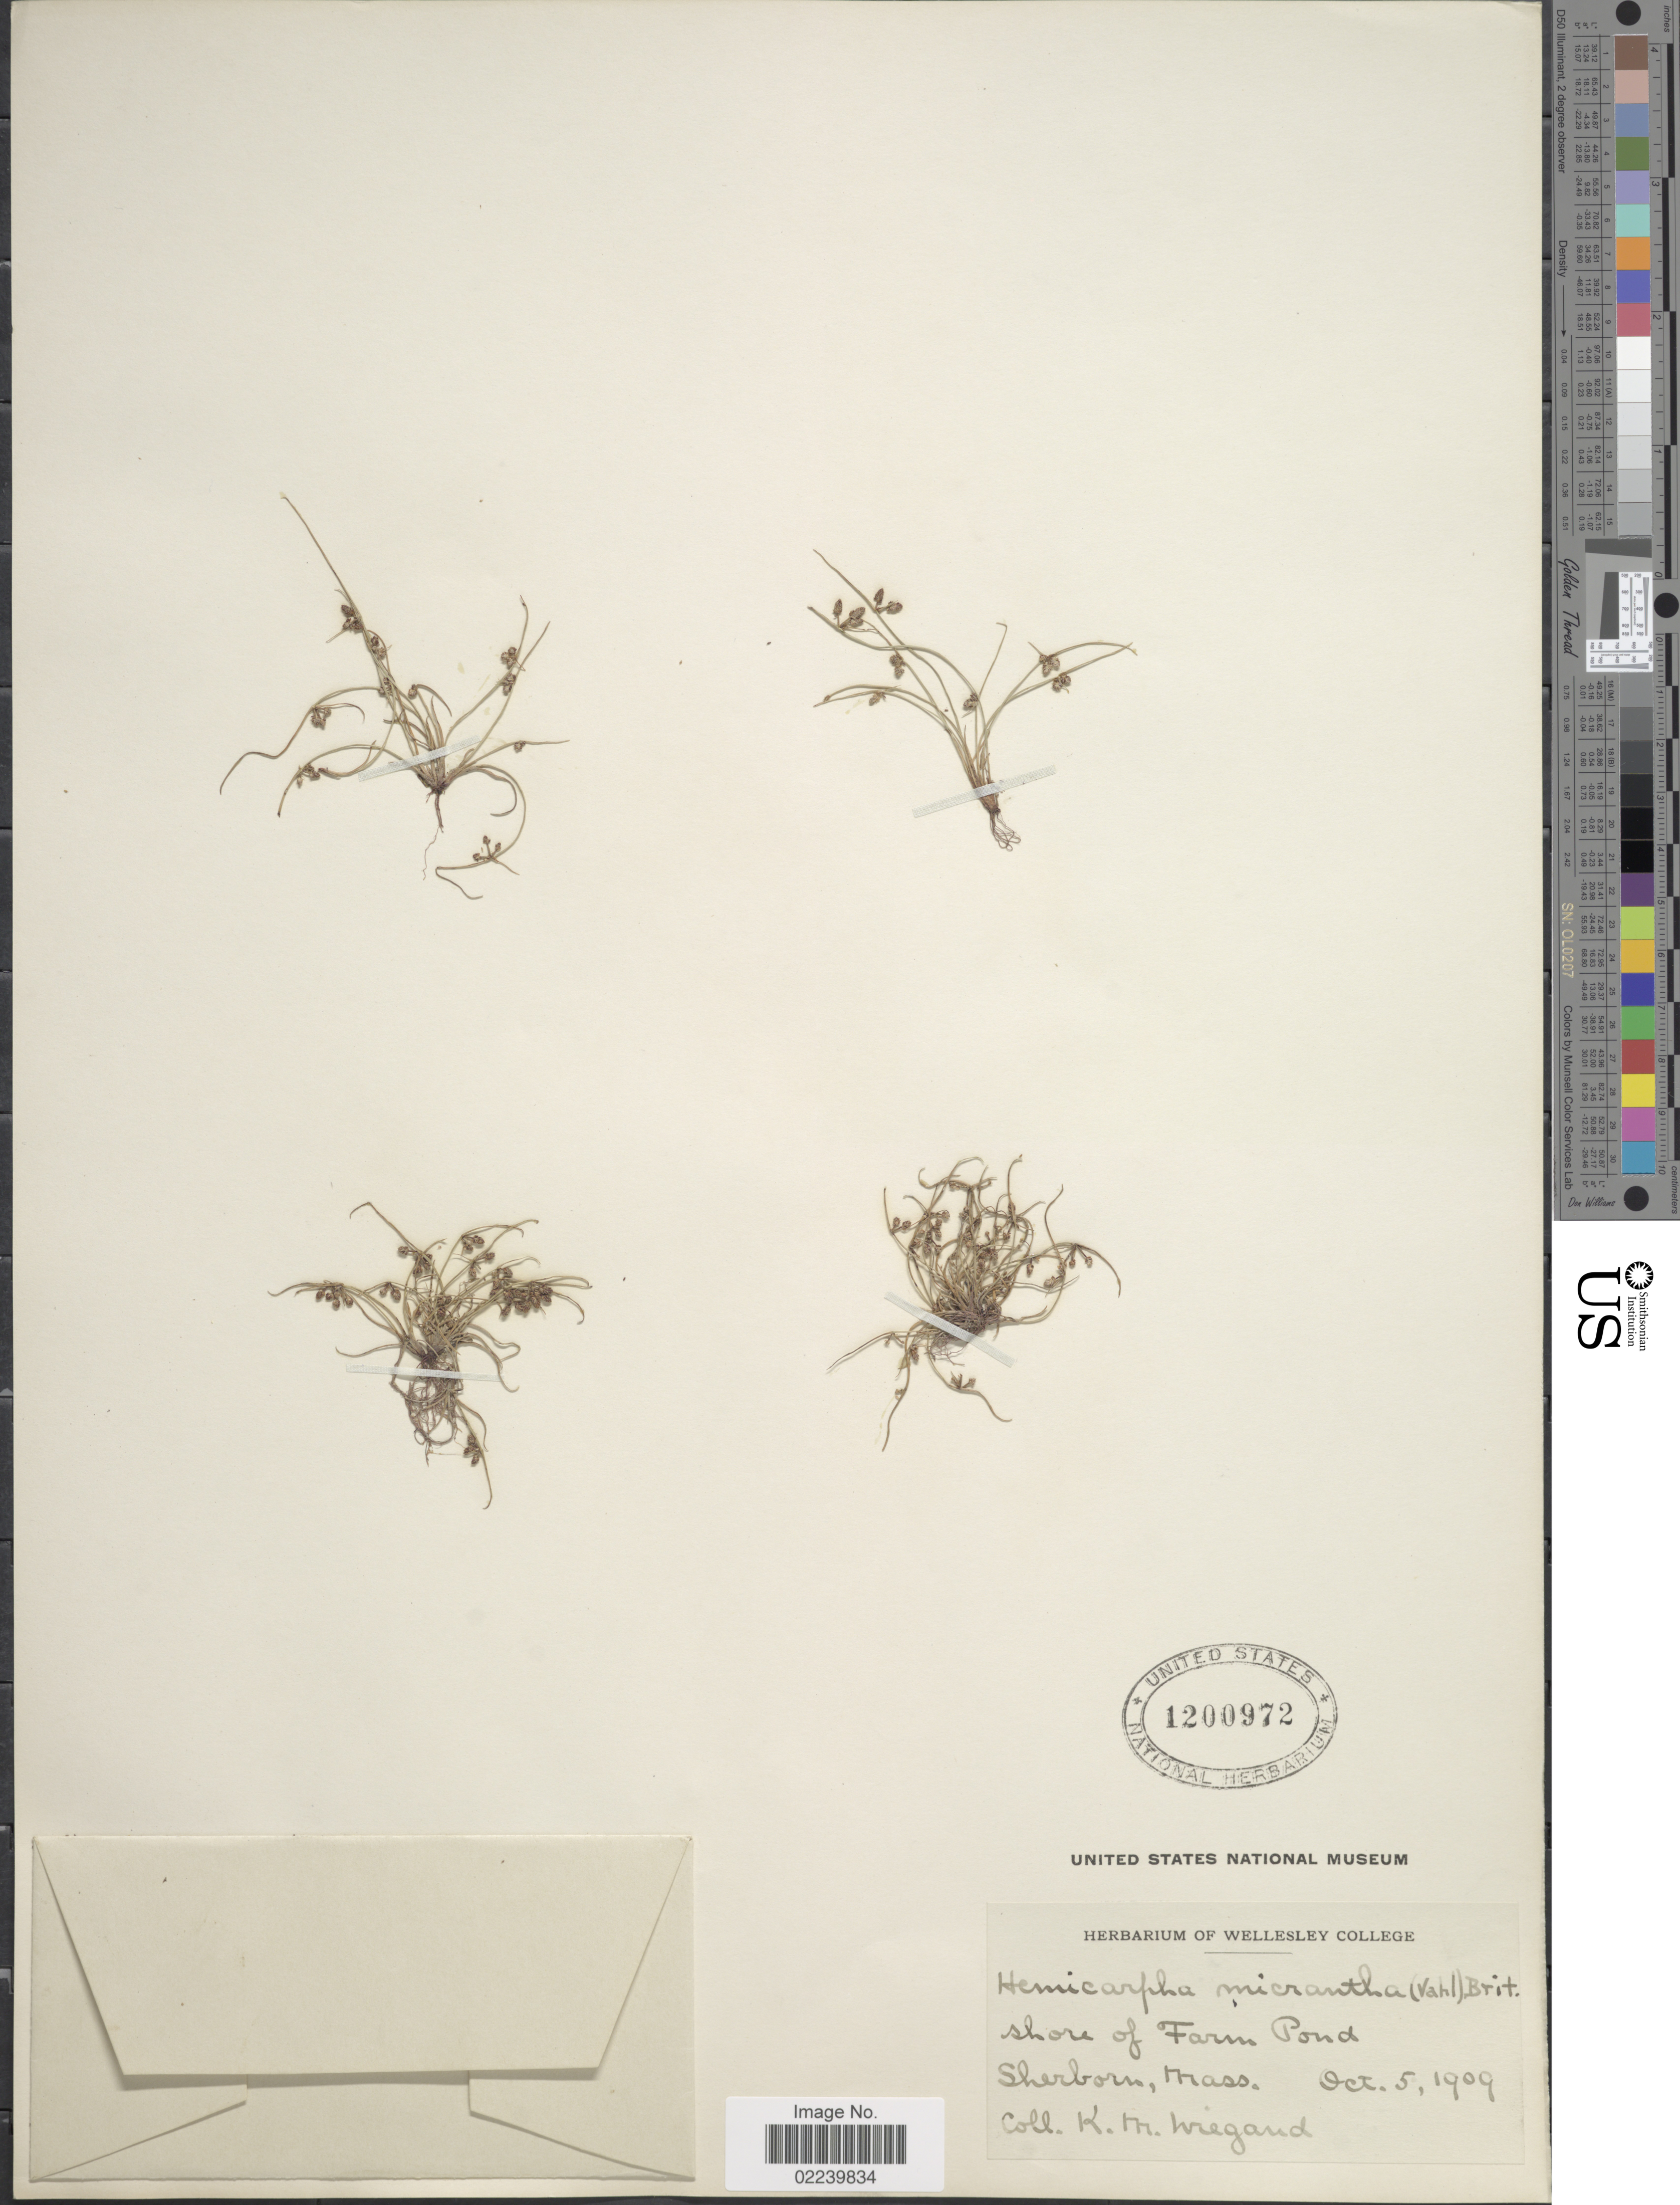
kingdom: Plantae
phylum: Tracheophyta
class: Liliopsida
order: Poales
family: Cyperaceae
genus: Cyperus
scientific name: Cyperus subsquarrosus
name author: (Muhl.) Bauters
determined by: Strong, M. T., (US), Smithsonian Institution - National Museum of Natural History (UNITED STATES)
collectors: K. M. Wiegand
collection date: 1909-10-05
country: United States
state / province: Massachusetts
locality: Shore of Farm Pond, Sherborn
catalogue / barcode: US 1200972